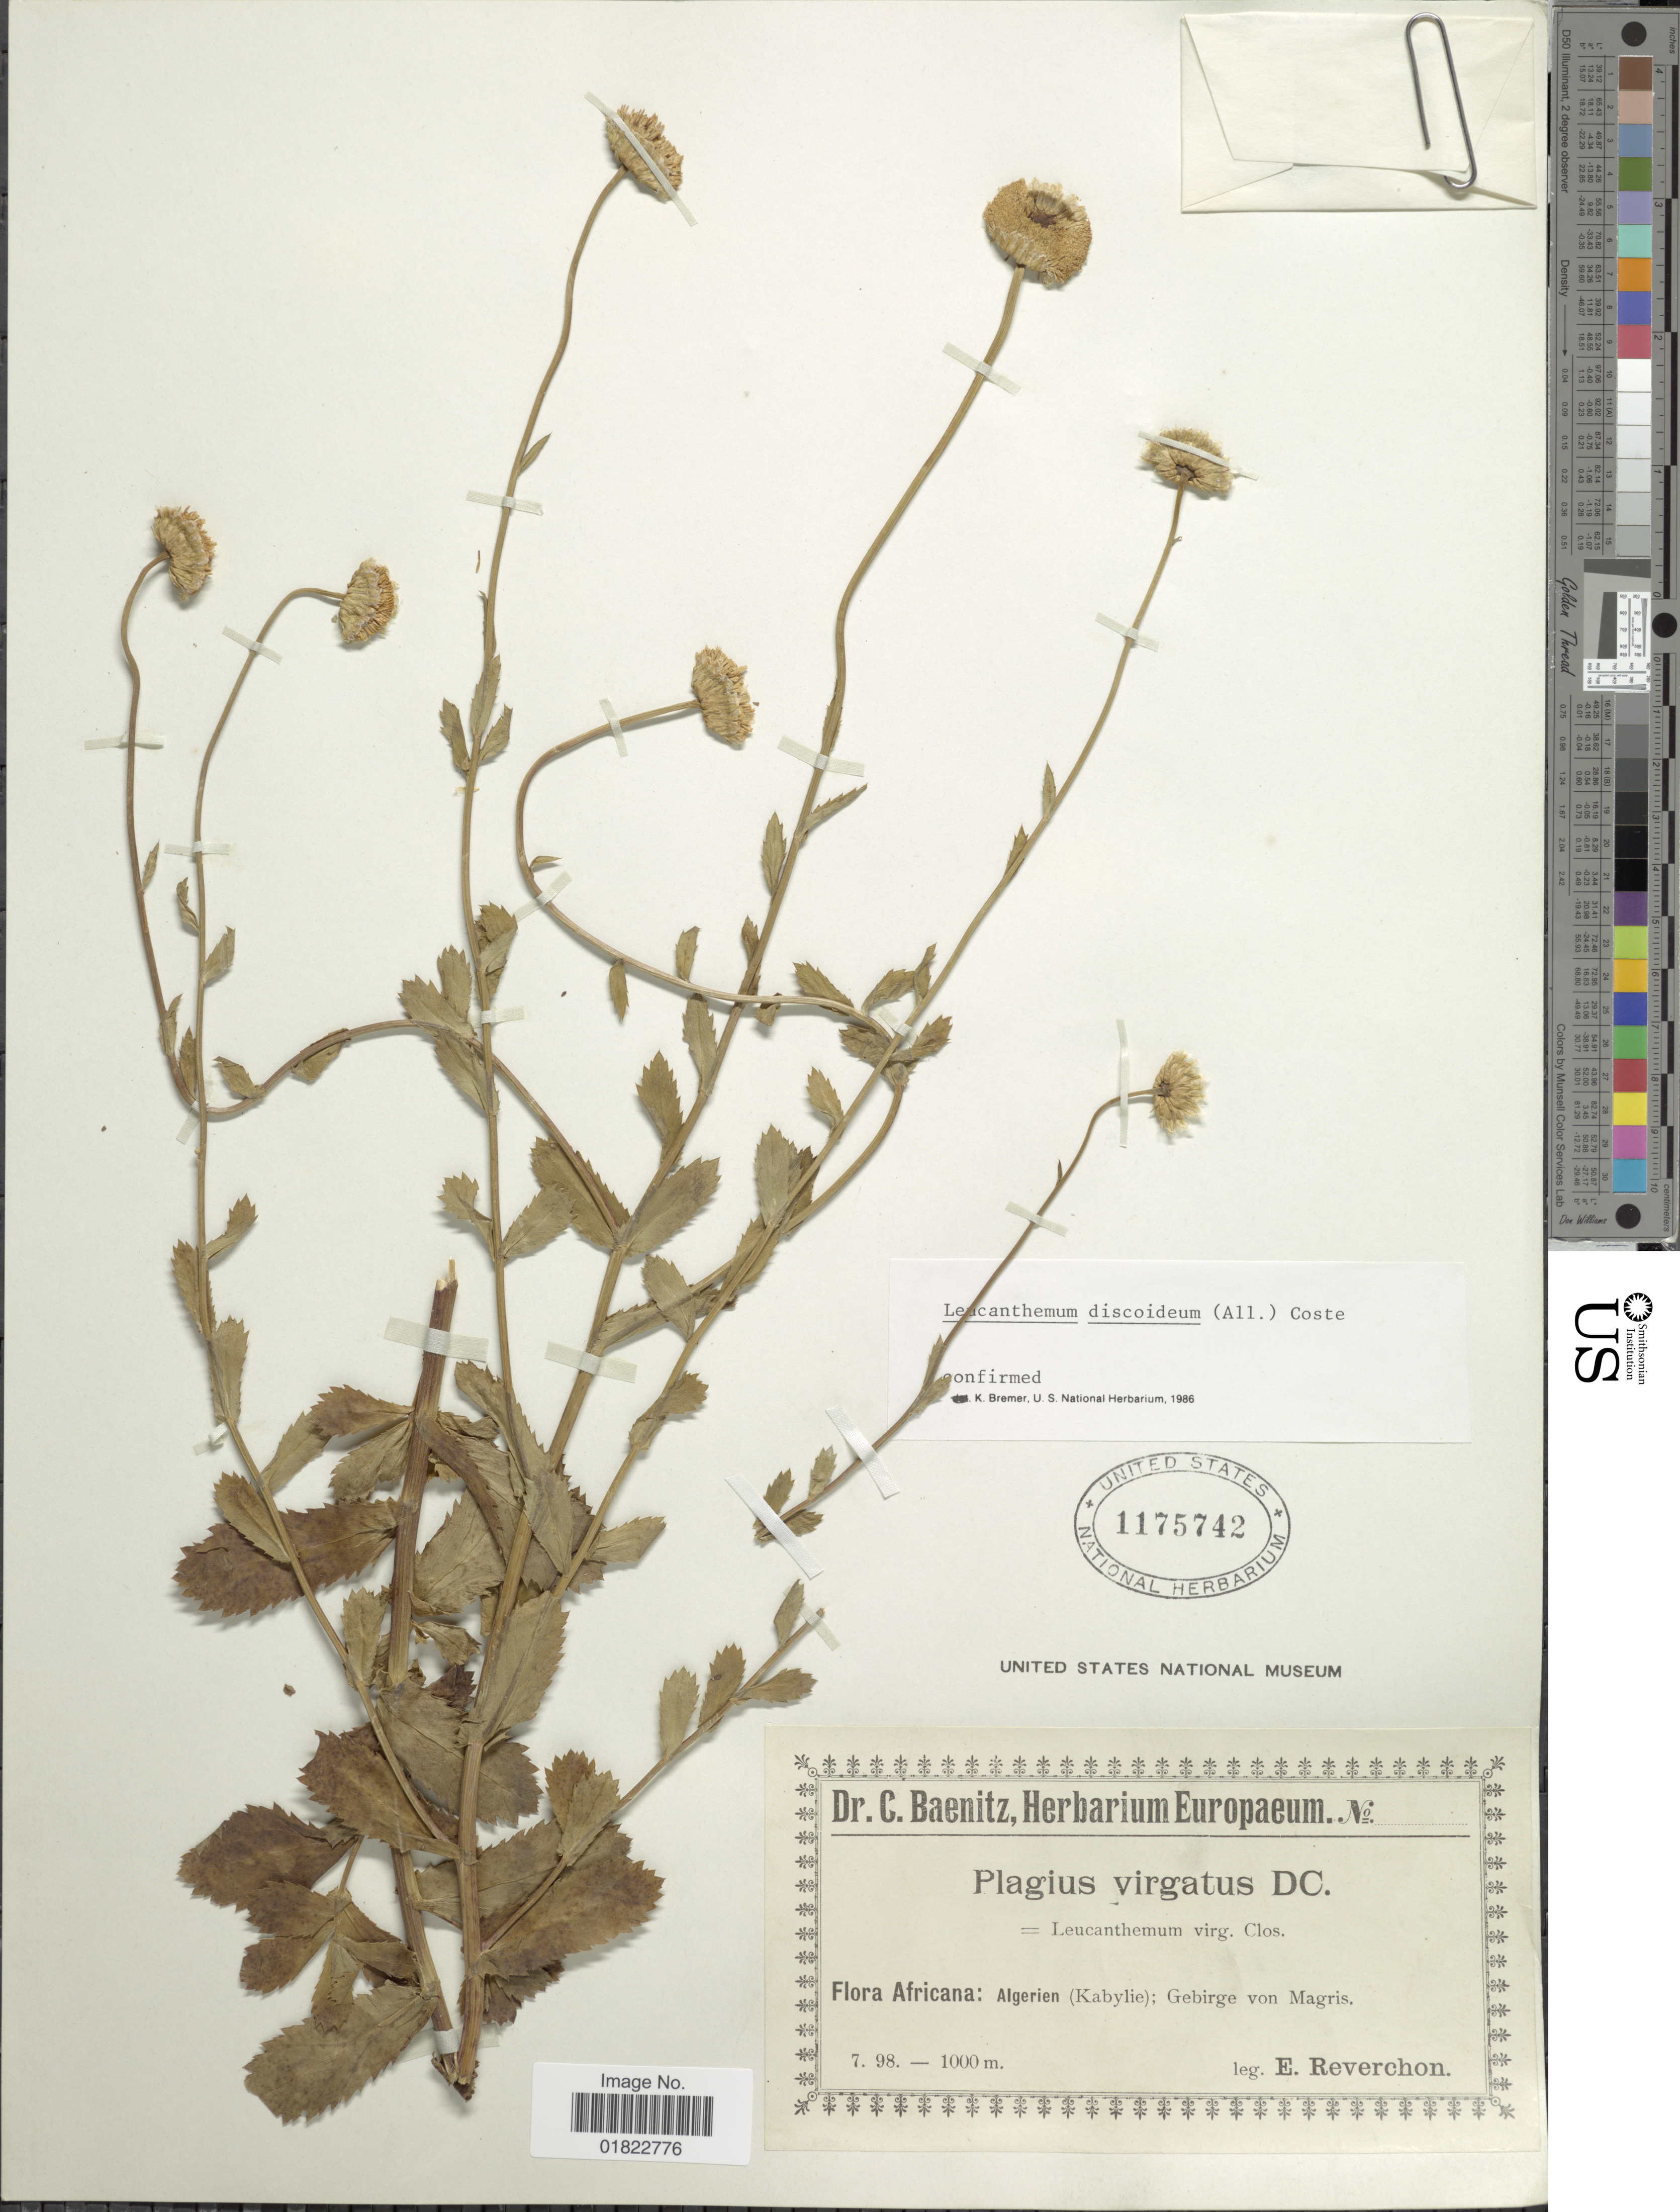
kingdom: Plantae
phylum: Tracheophyta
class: Magnoliopsida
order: Asterales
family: Asteraceae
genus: Leucanthemum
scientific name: Leucanthemum discoideum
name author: (All.) Coste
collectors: E. Reverchon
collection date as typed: Transcribed d/m/y: /7/98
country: Algeria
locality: Africana Algerien (Kabylie); Gebrirge von Magris.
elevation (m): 1000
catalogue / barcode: US 1175742